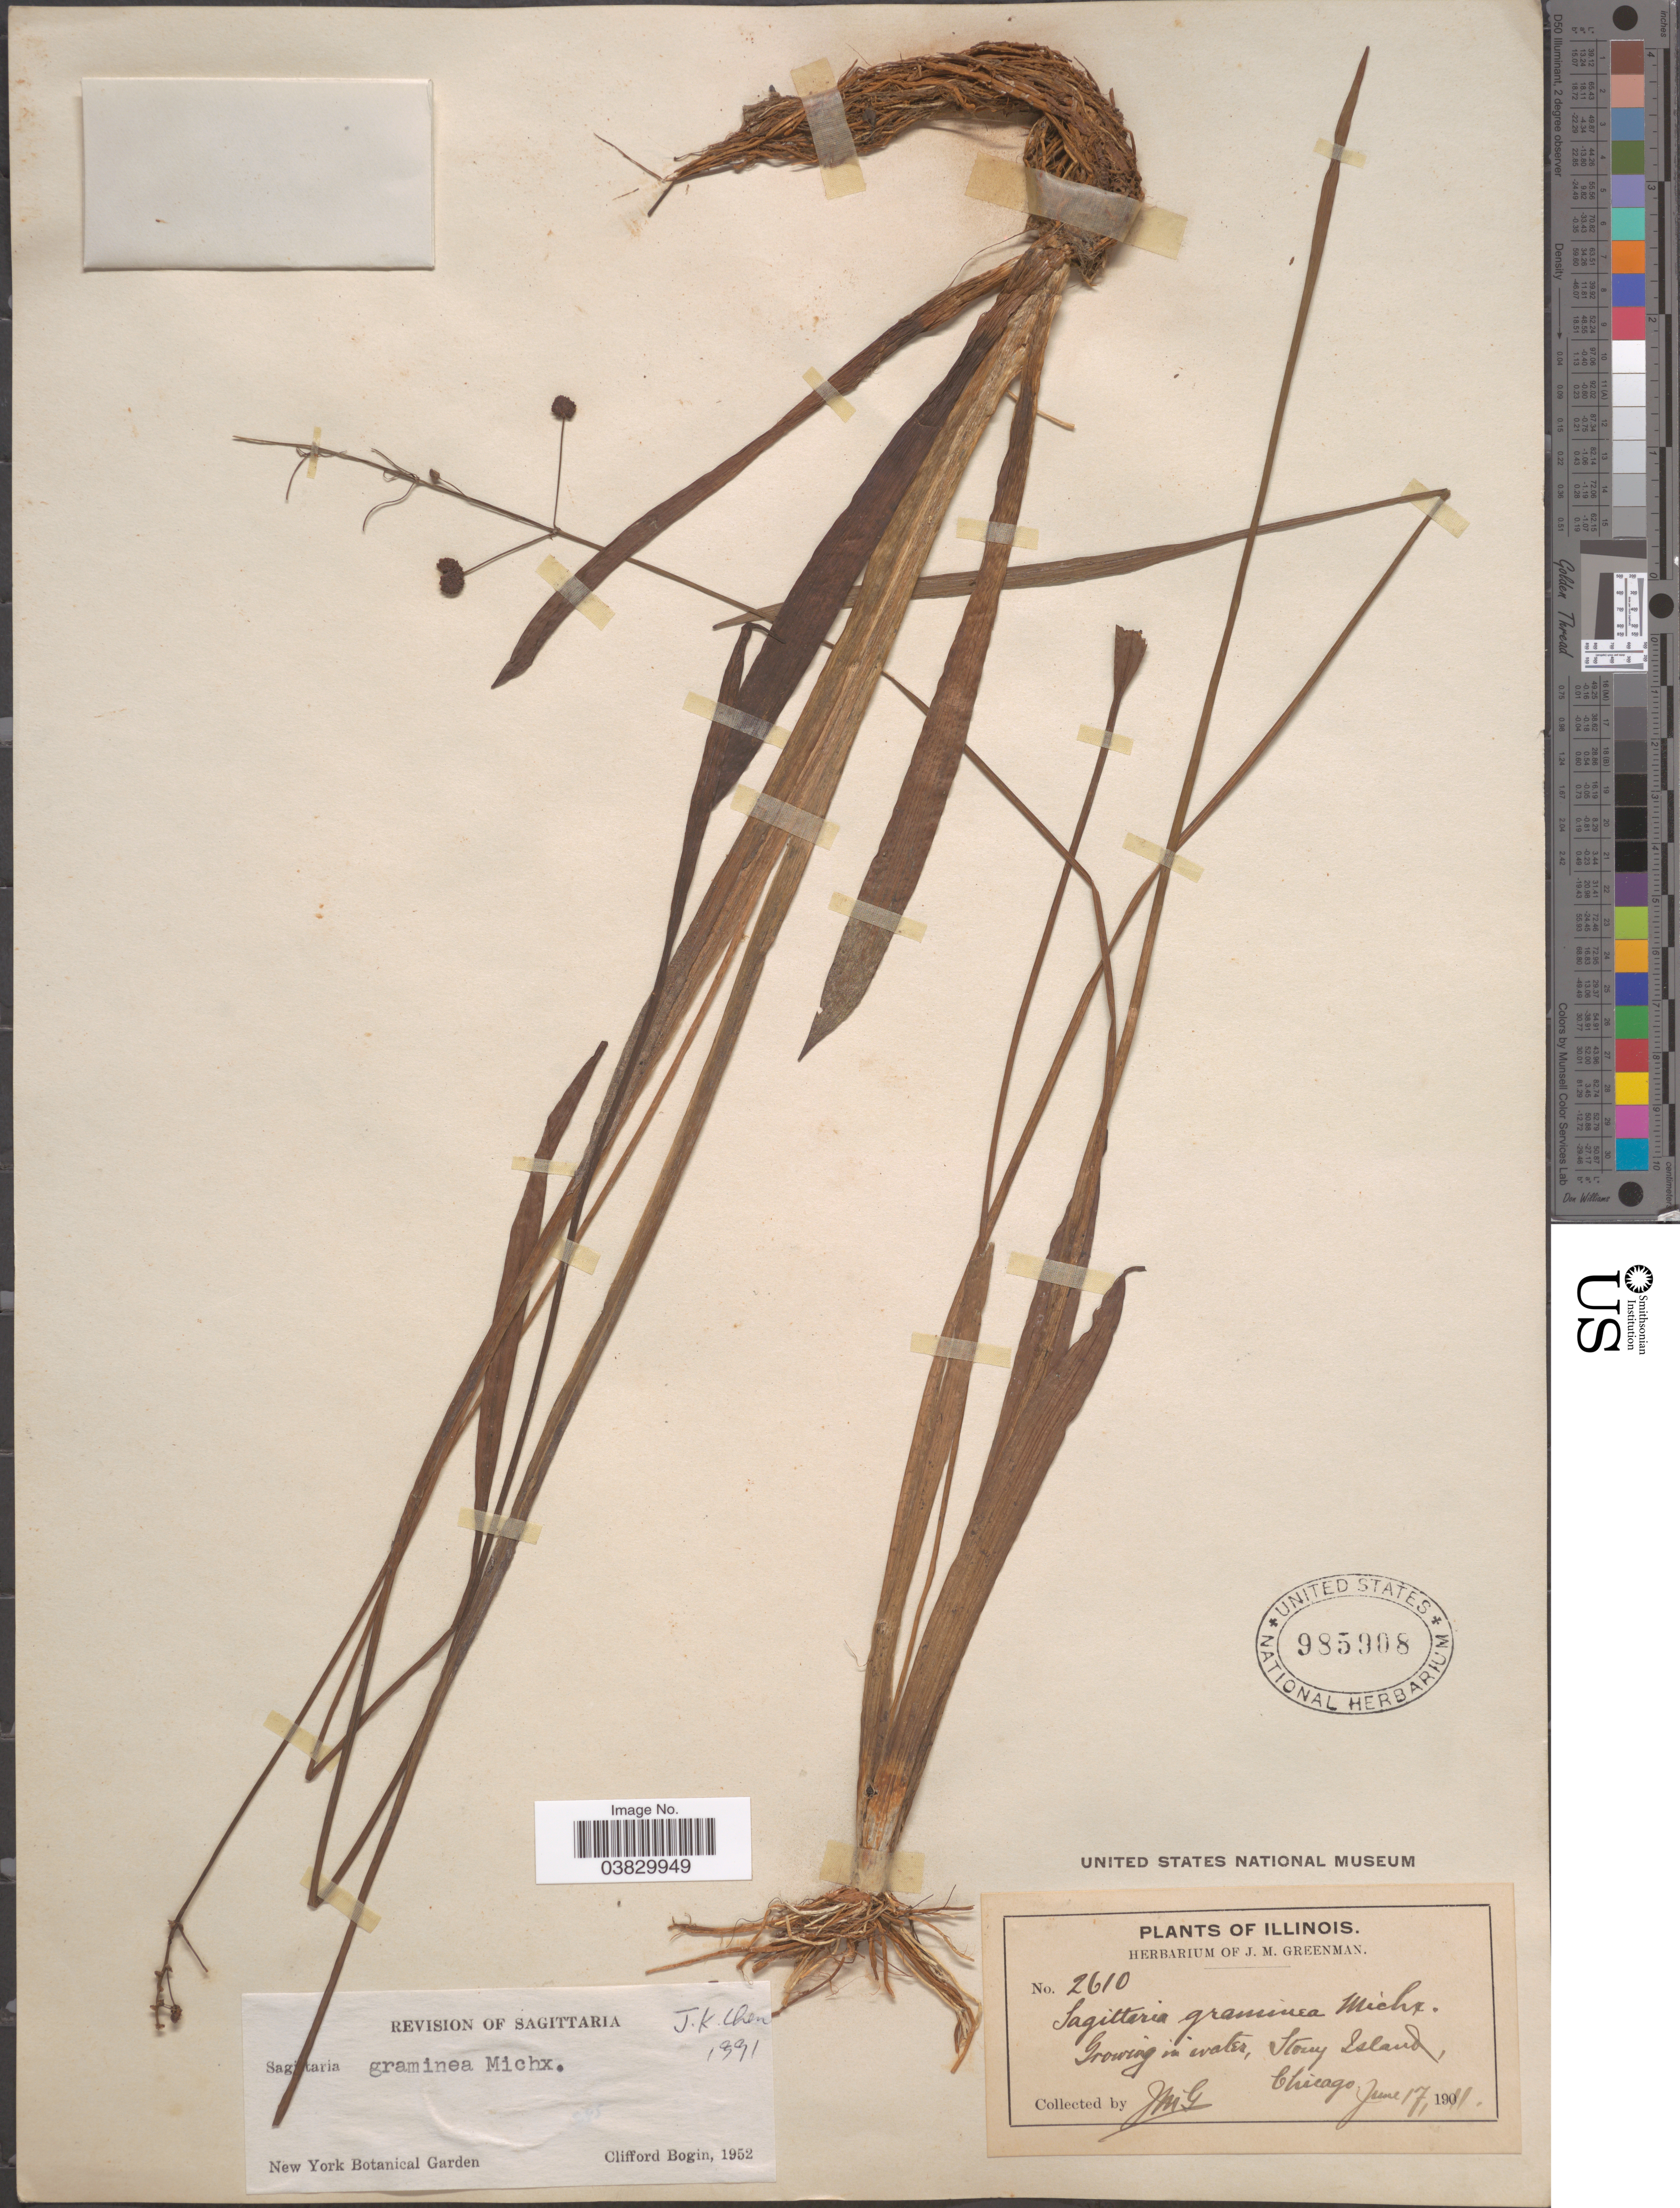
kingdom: Plantae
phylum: Tracheophyta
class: Liliopsida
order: Alismatales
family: Alismataceae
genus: Sagittaria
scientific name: Sagittaria graminea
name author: Michx.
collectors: J. M. Greenman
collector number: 2610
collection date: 1904-06-17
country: United States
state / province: Illinois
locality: Growing in water, Stony Island, Chicago.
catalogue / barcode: US 985908